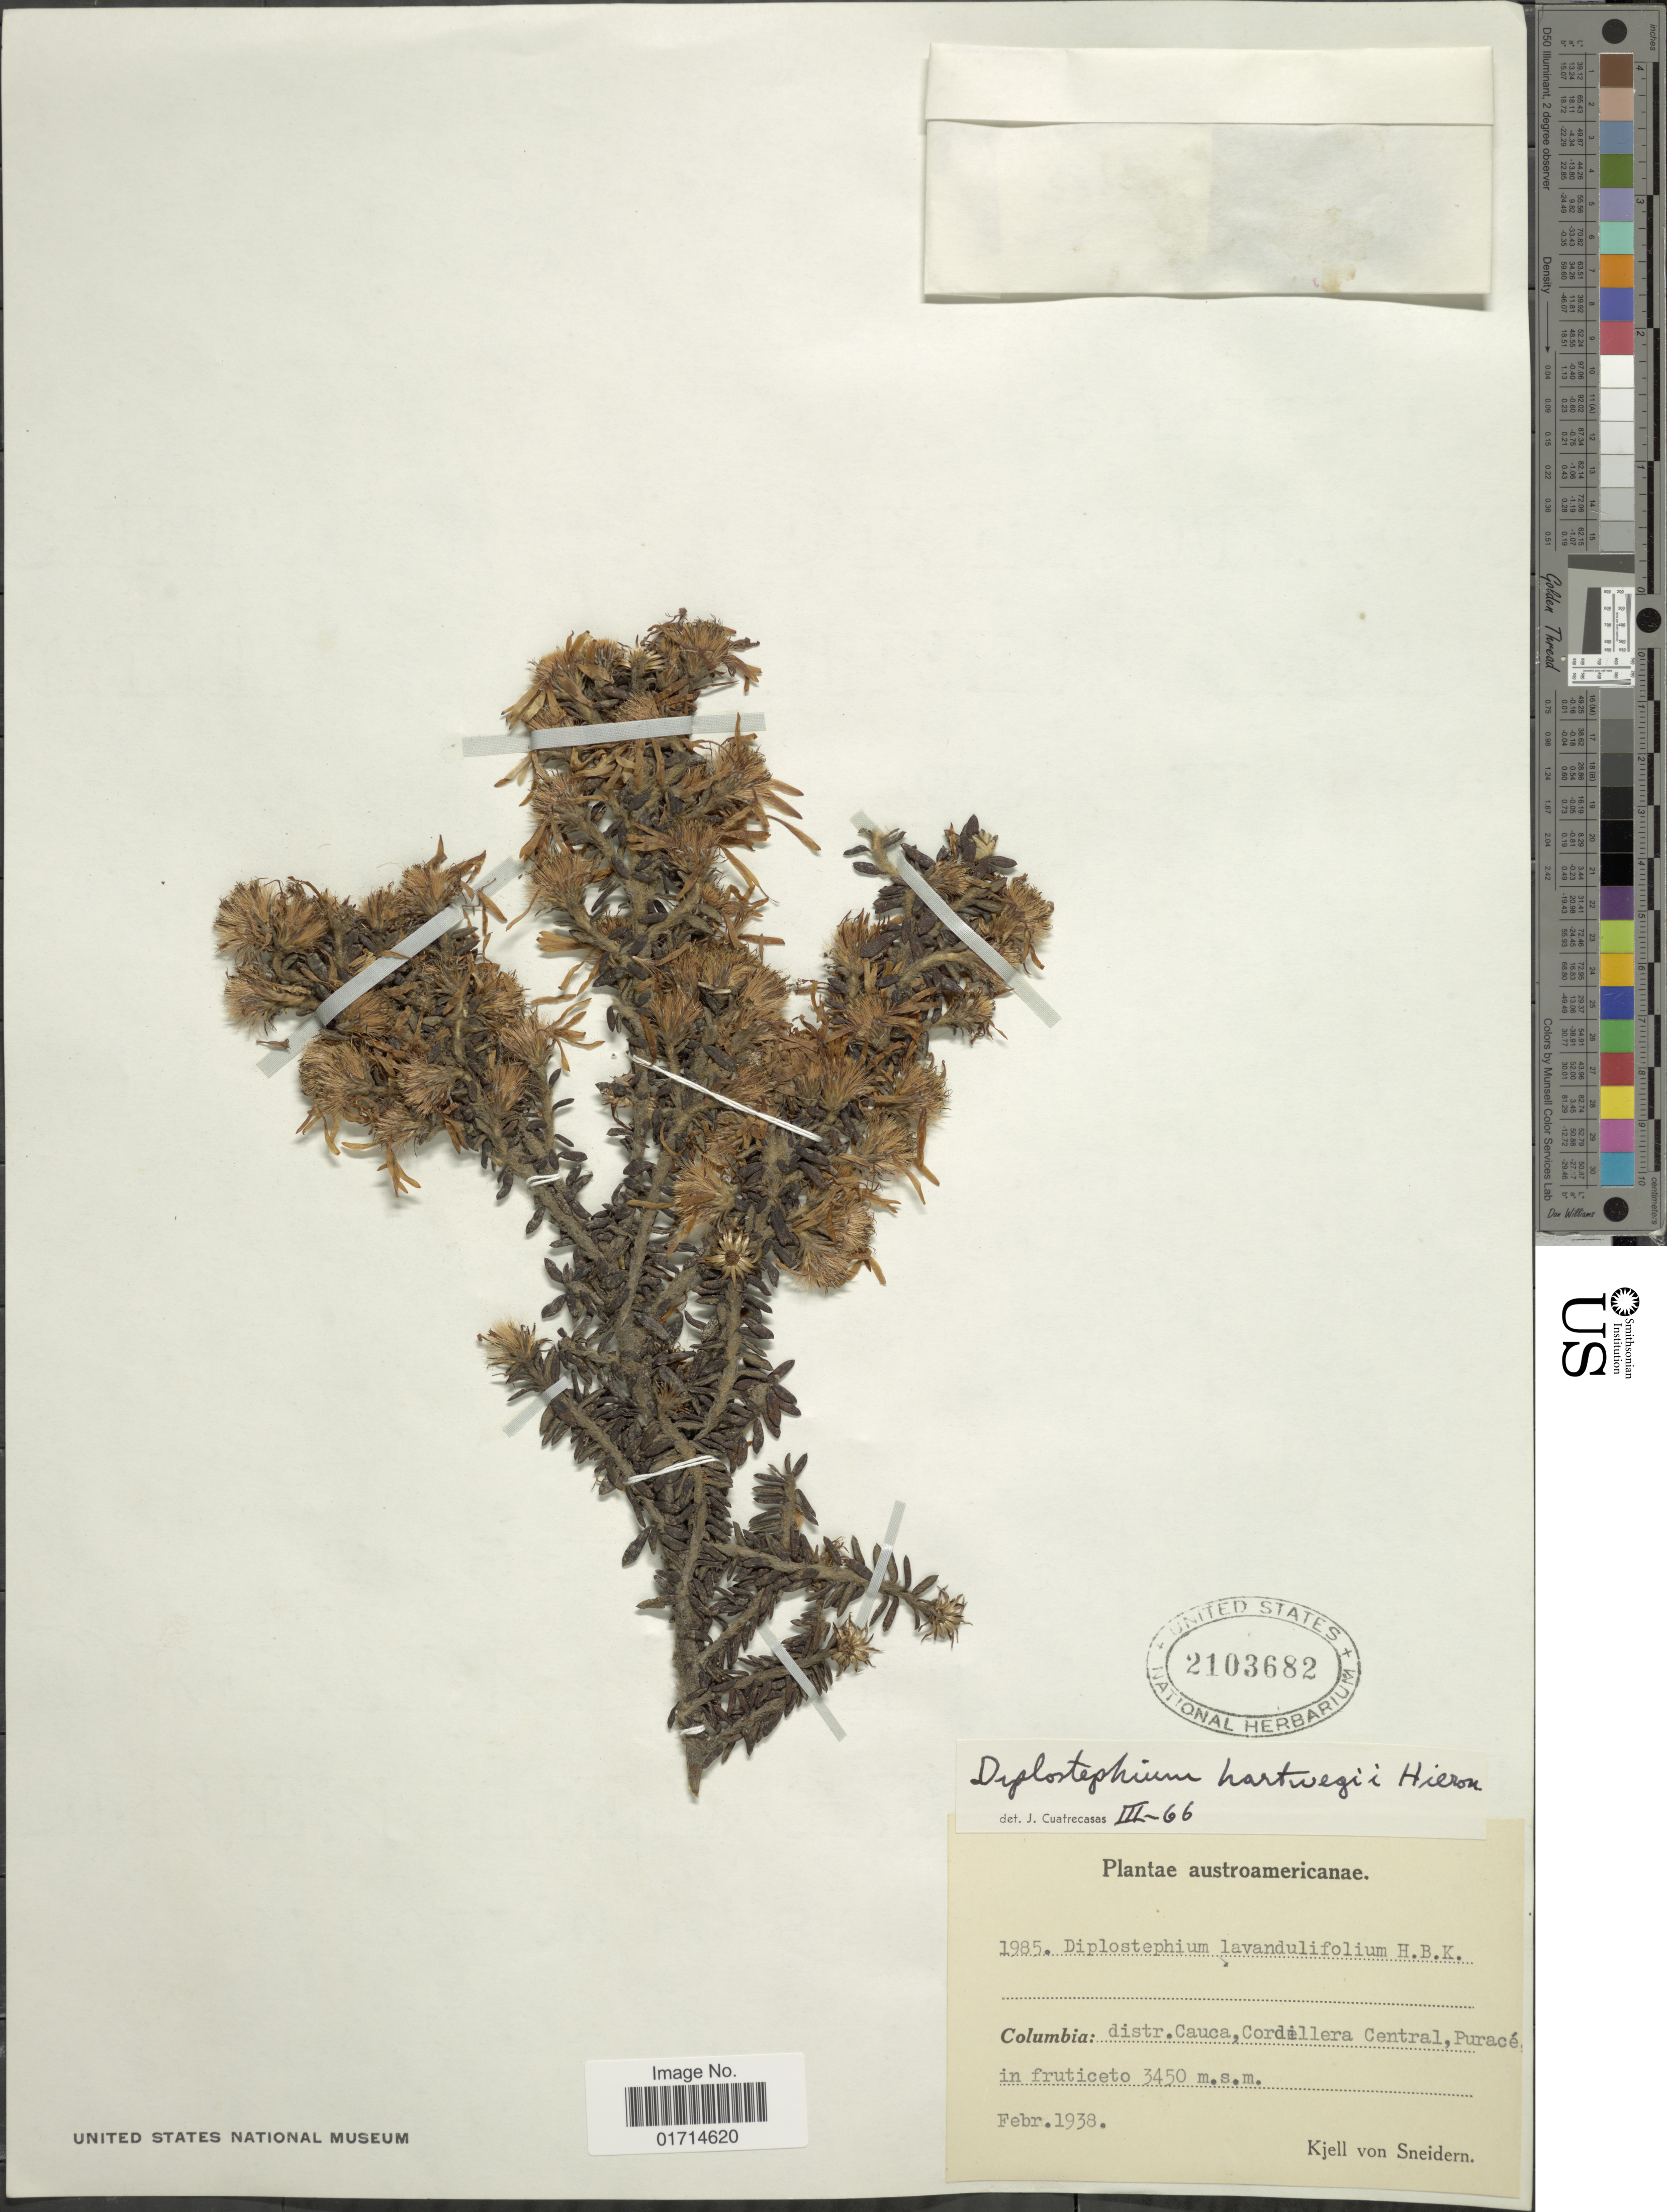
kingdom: Plantae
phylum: Tracheophyta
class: Magnoliopsida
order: Asterales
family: Asteraceae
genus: Diplostephium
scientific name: Diplostephium hartwegii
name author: Hieron.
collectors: K. von Sneidern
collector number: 1985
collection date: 1938-02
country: Colombia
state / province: Cauca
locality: Cordillera Central, Purace in fruticeto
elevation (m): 3450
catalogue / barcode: US 2103682